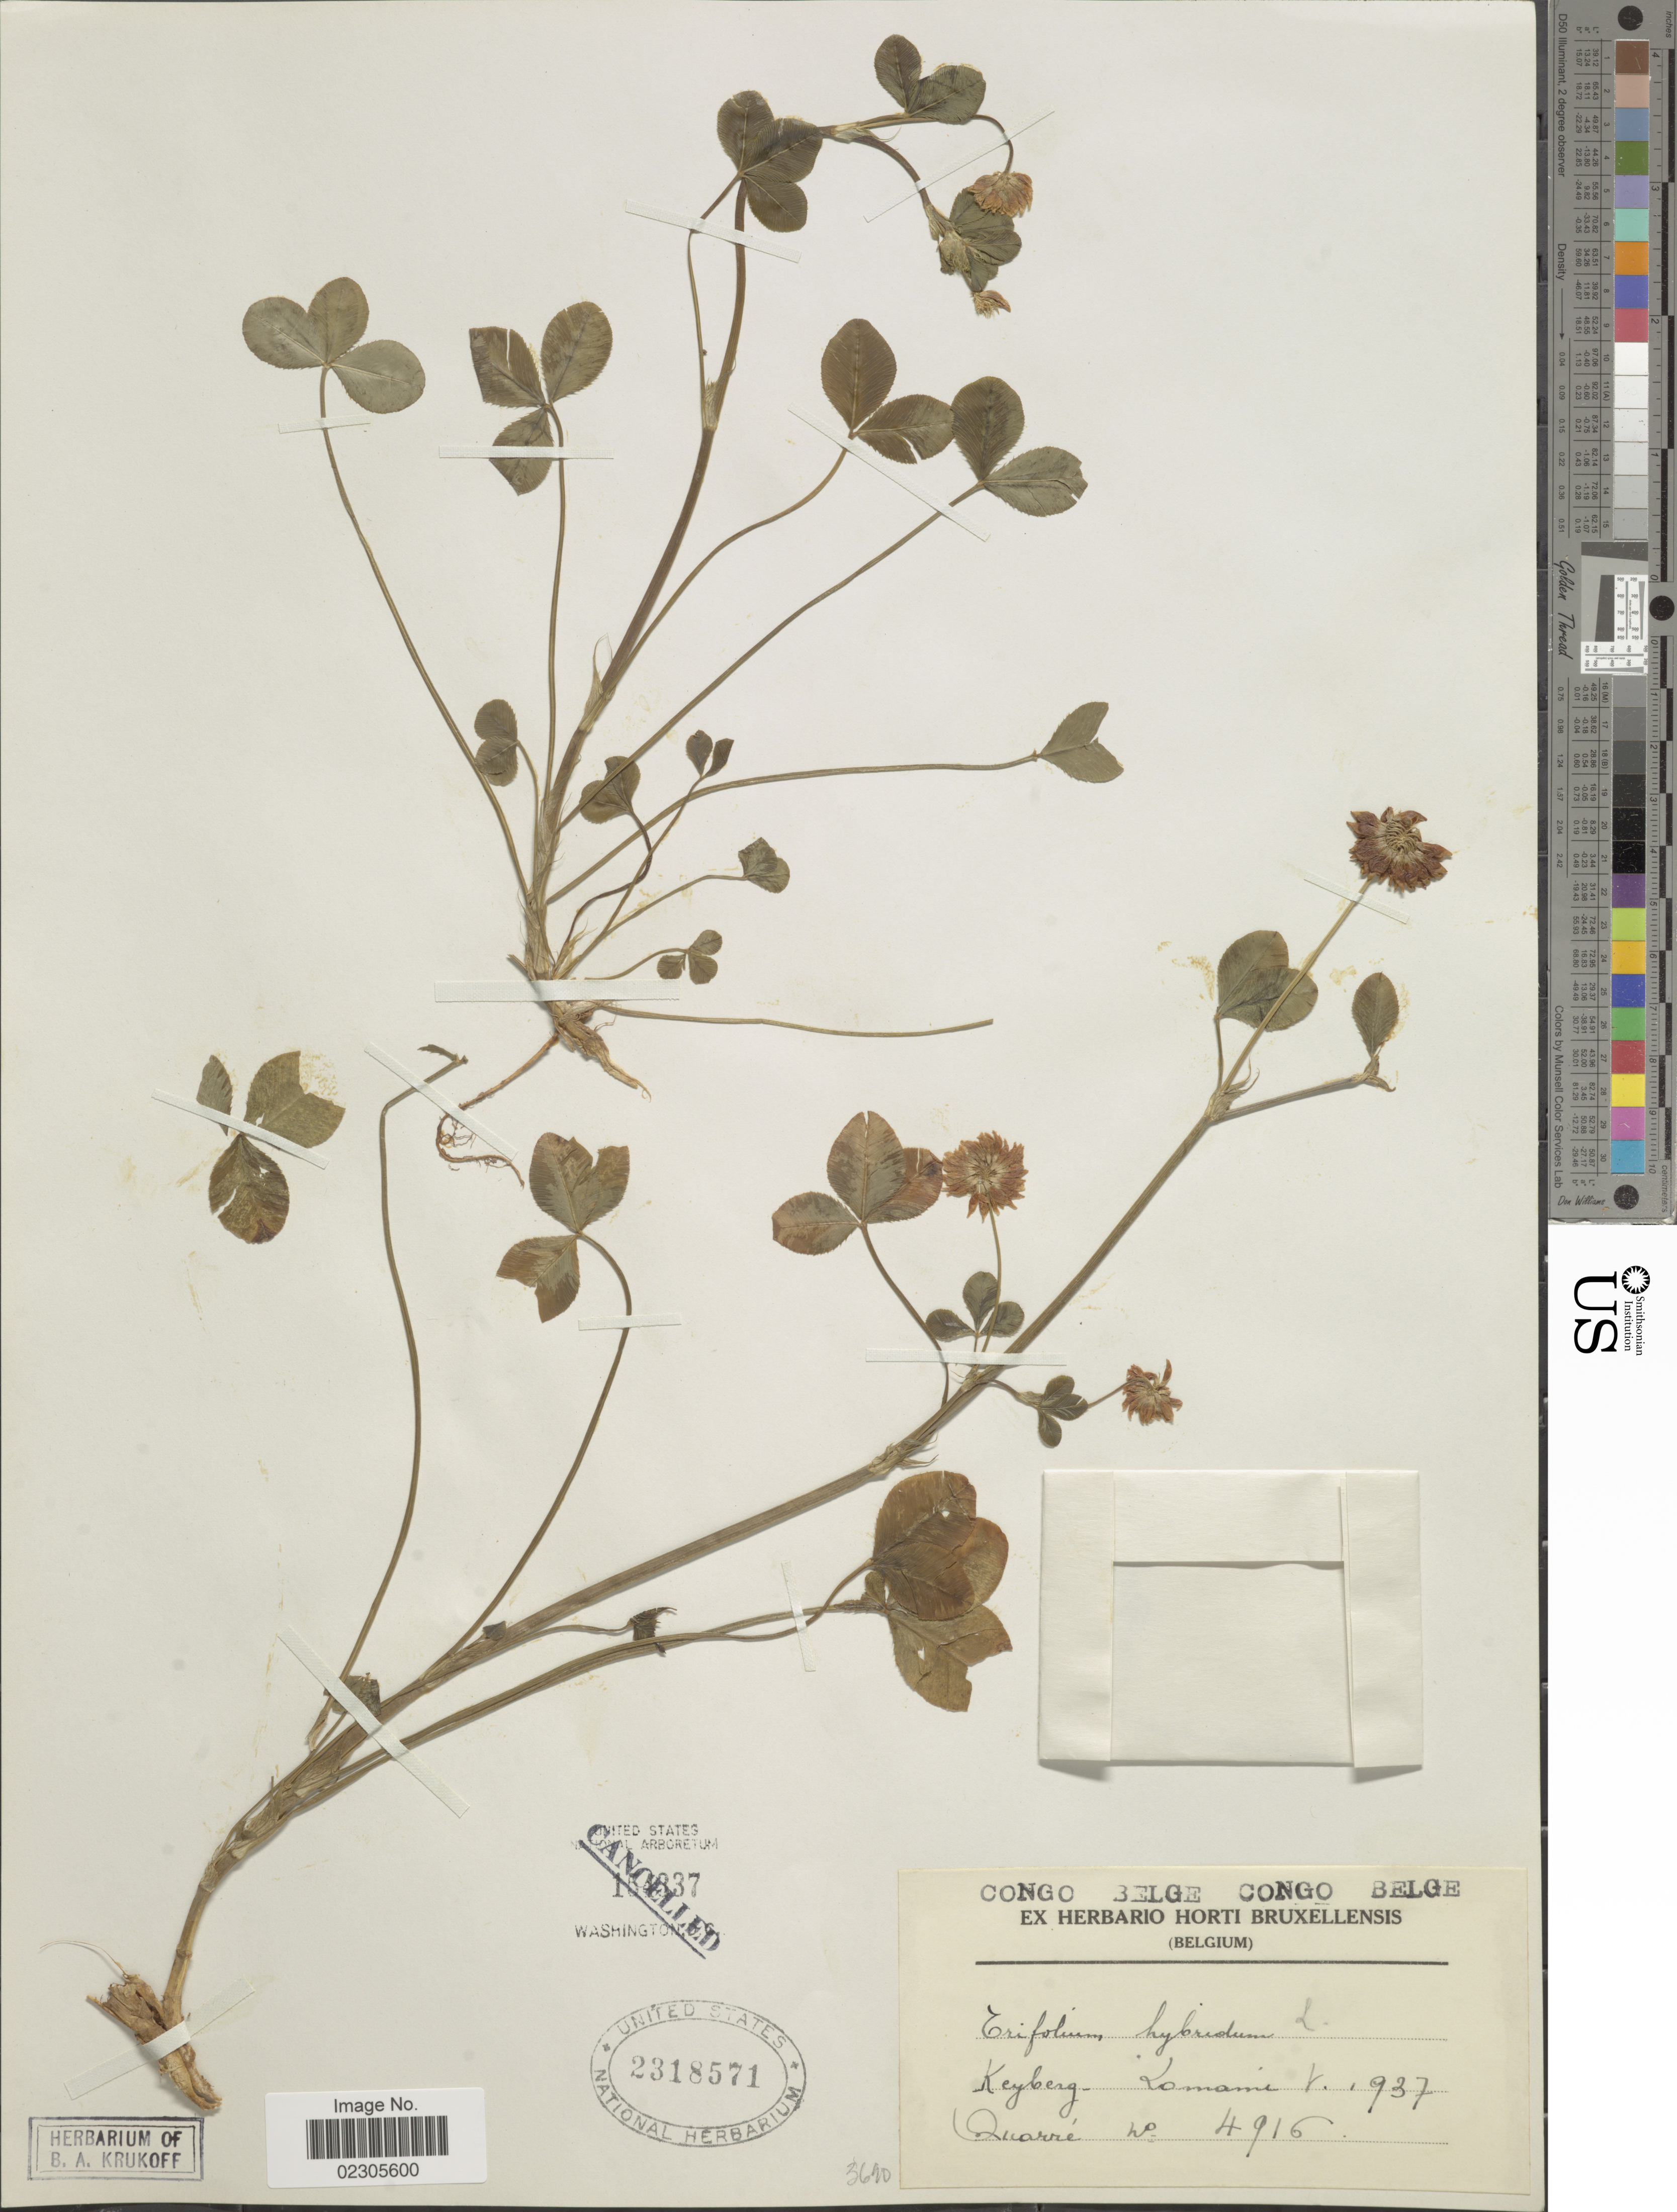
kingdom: Plantae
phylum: Tracheophyta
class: Magnoliopsida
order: Fabales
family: Fabaceae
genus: Trifolium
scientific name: Trifolium hybridum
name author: L.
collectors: -. Quarre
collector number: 4916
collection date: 1937-05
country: Congo, Democratic Republic of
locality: Congo Belge, Keyberg, Lomami.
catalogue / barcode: US 2318571